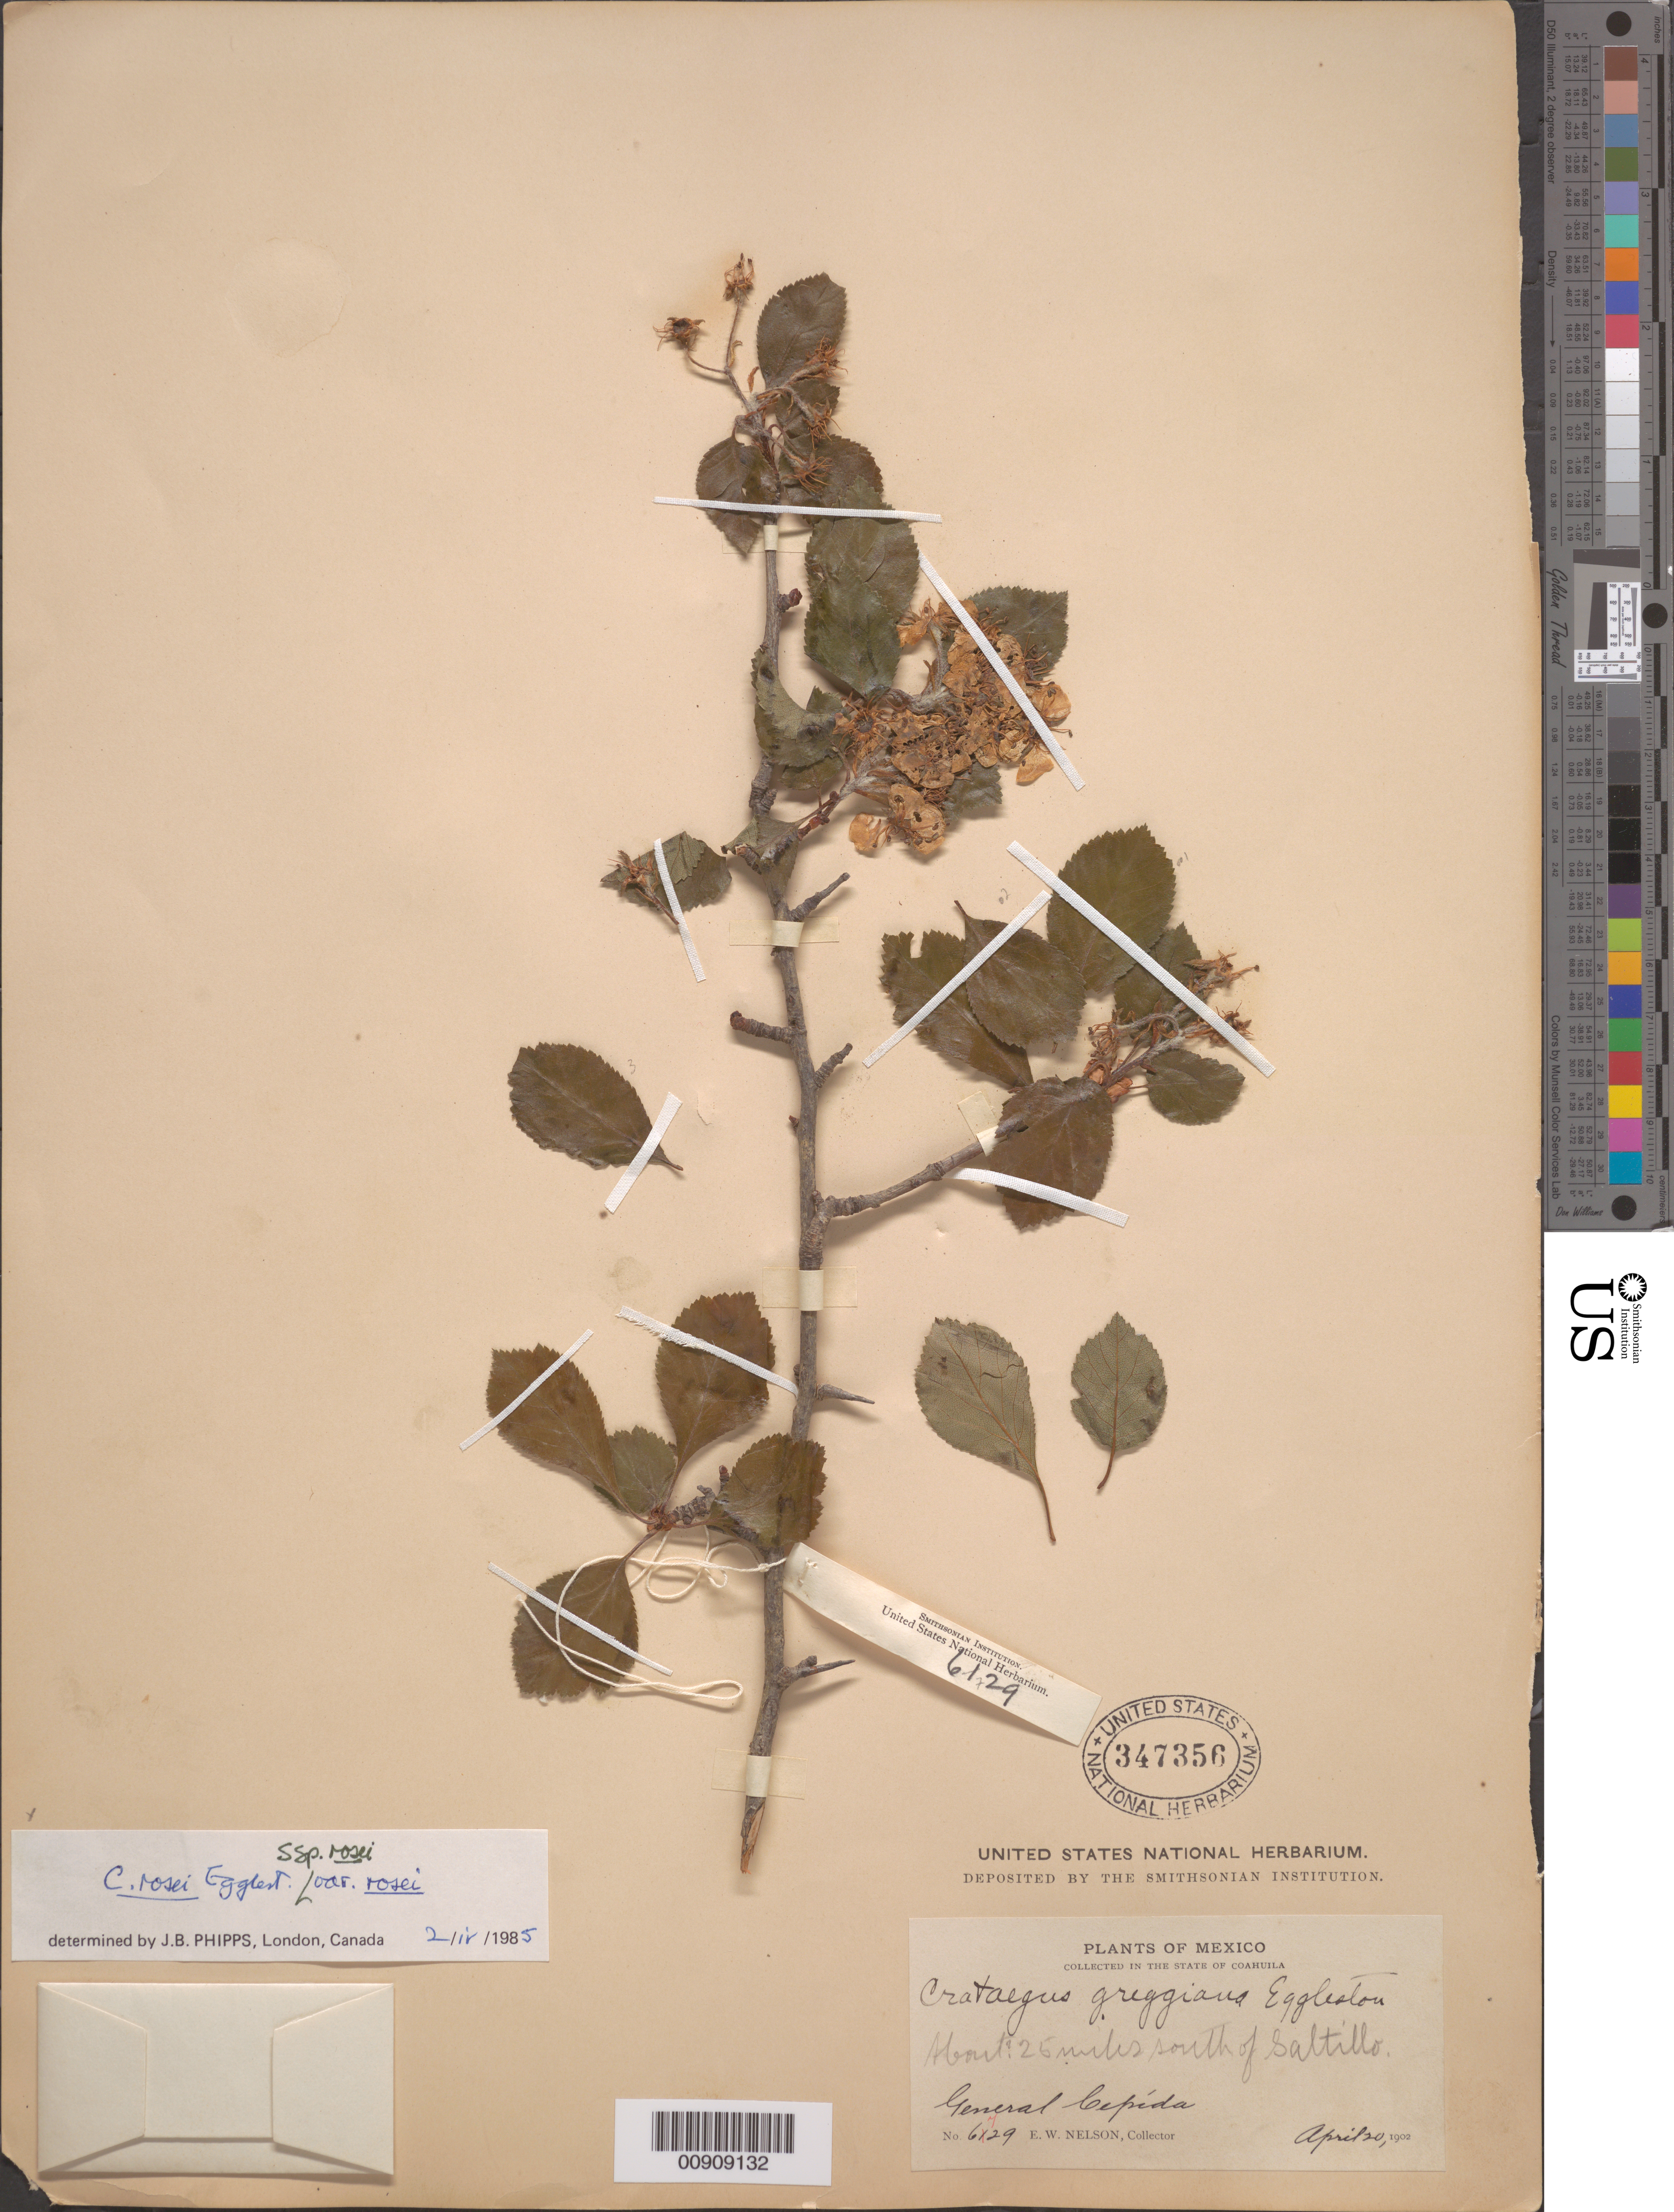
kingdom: Plantae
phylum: Tracheophyta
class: Magnoliopsida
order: Rosales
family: Rosaceae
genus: Crataegus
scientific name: Crataegus rosei subsp. rosei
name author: Eggl.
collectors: E. W. Nelson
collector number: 6729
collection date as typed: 20 Apr 1902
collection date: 1902-04-20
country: Mexico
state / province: Coahuila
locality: General Cepeda, about 25 miles south of Saltillo.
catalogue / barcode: US 347356